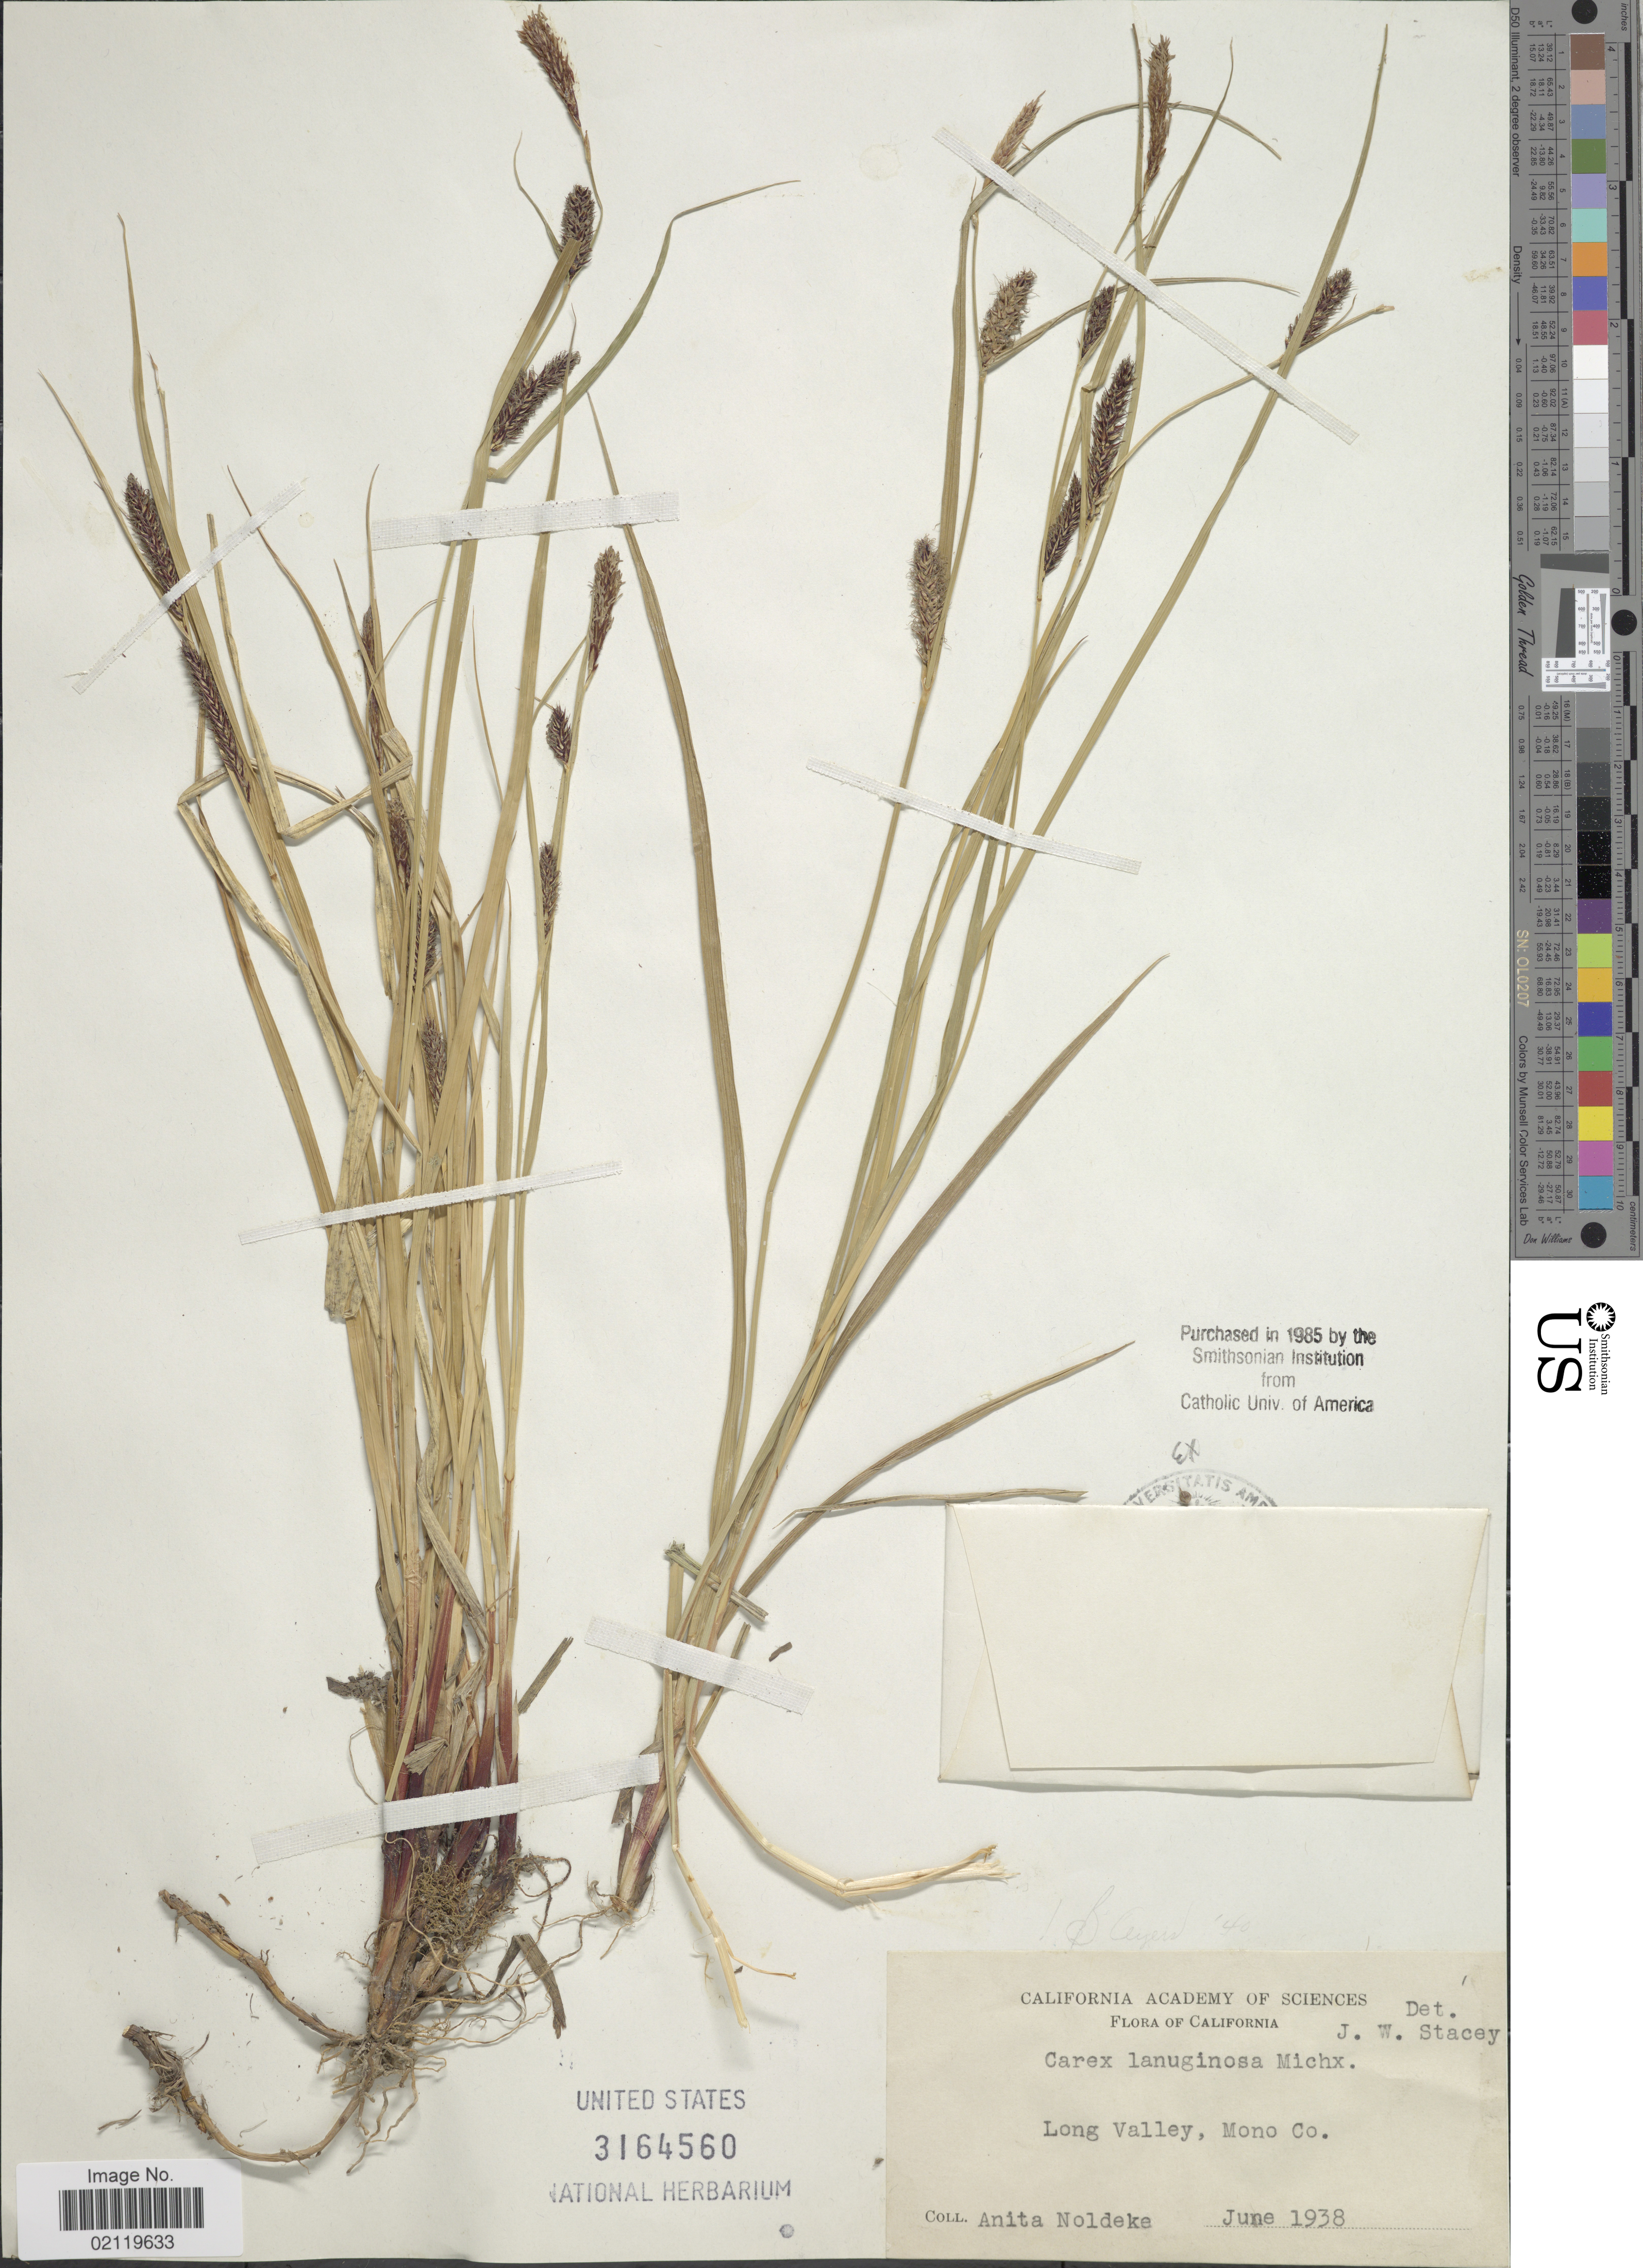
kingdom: Plantae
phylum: Tracheophyta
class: Liliopsida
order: Poales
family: Cyperaceae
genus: Carex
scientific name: Carex pellita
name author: Muhl. ex Willd.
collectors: A. Noldeke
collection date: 1938-06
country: United States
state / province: California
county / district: Mono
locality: Long Valley, Mono Co.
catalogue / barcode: US 3164560